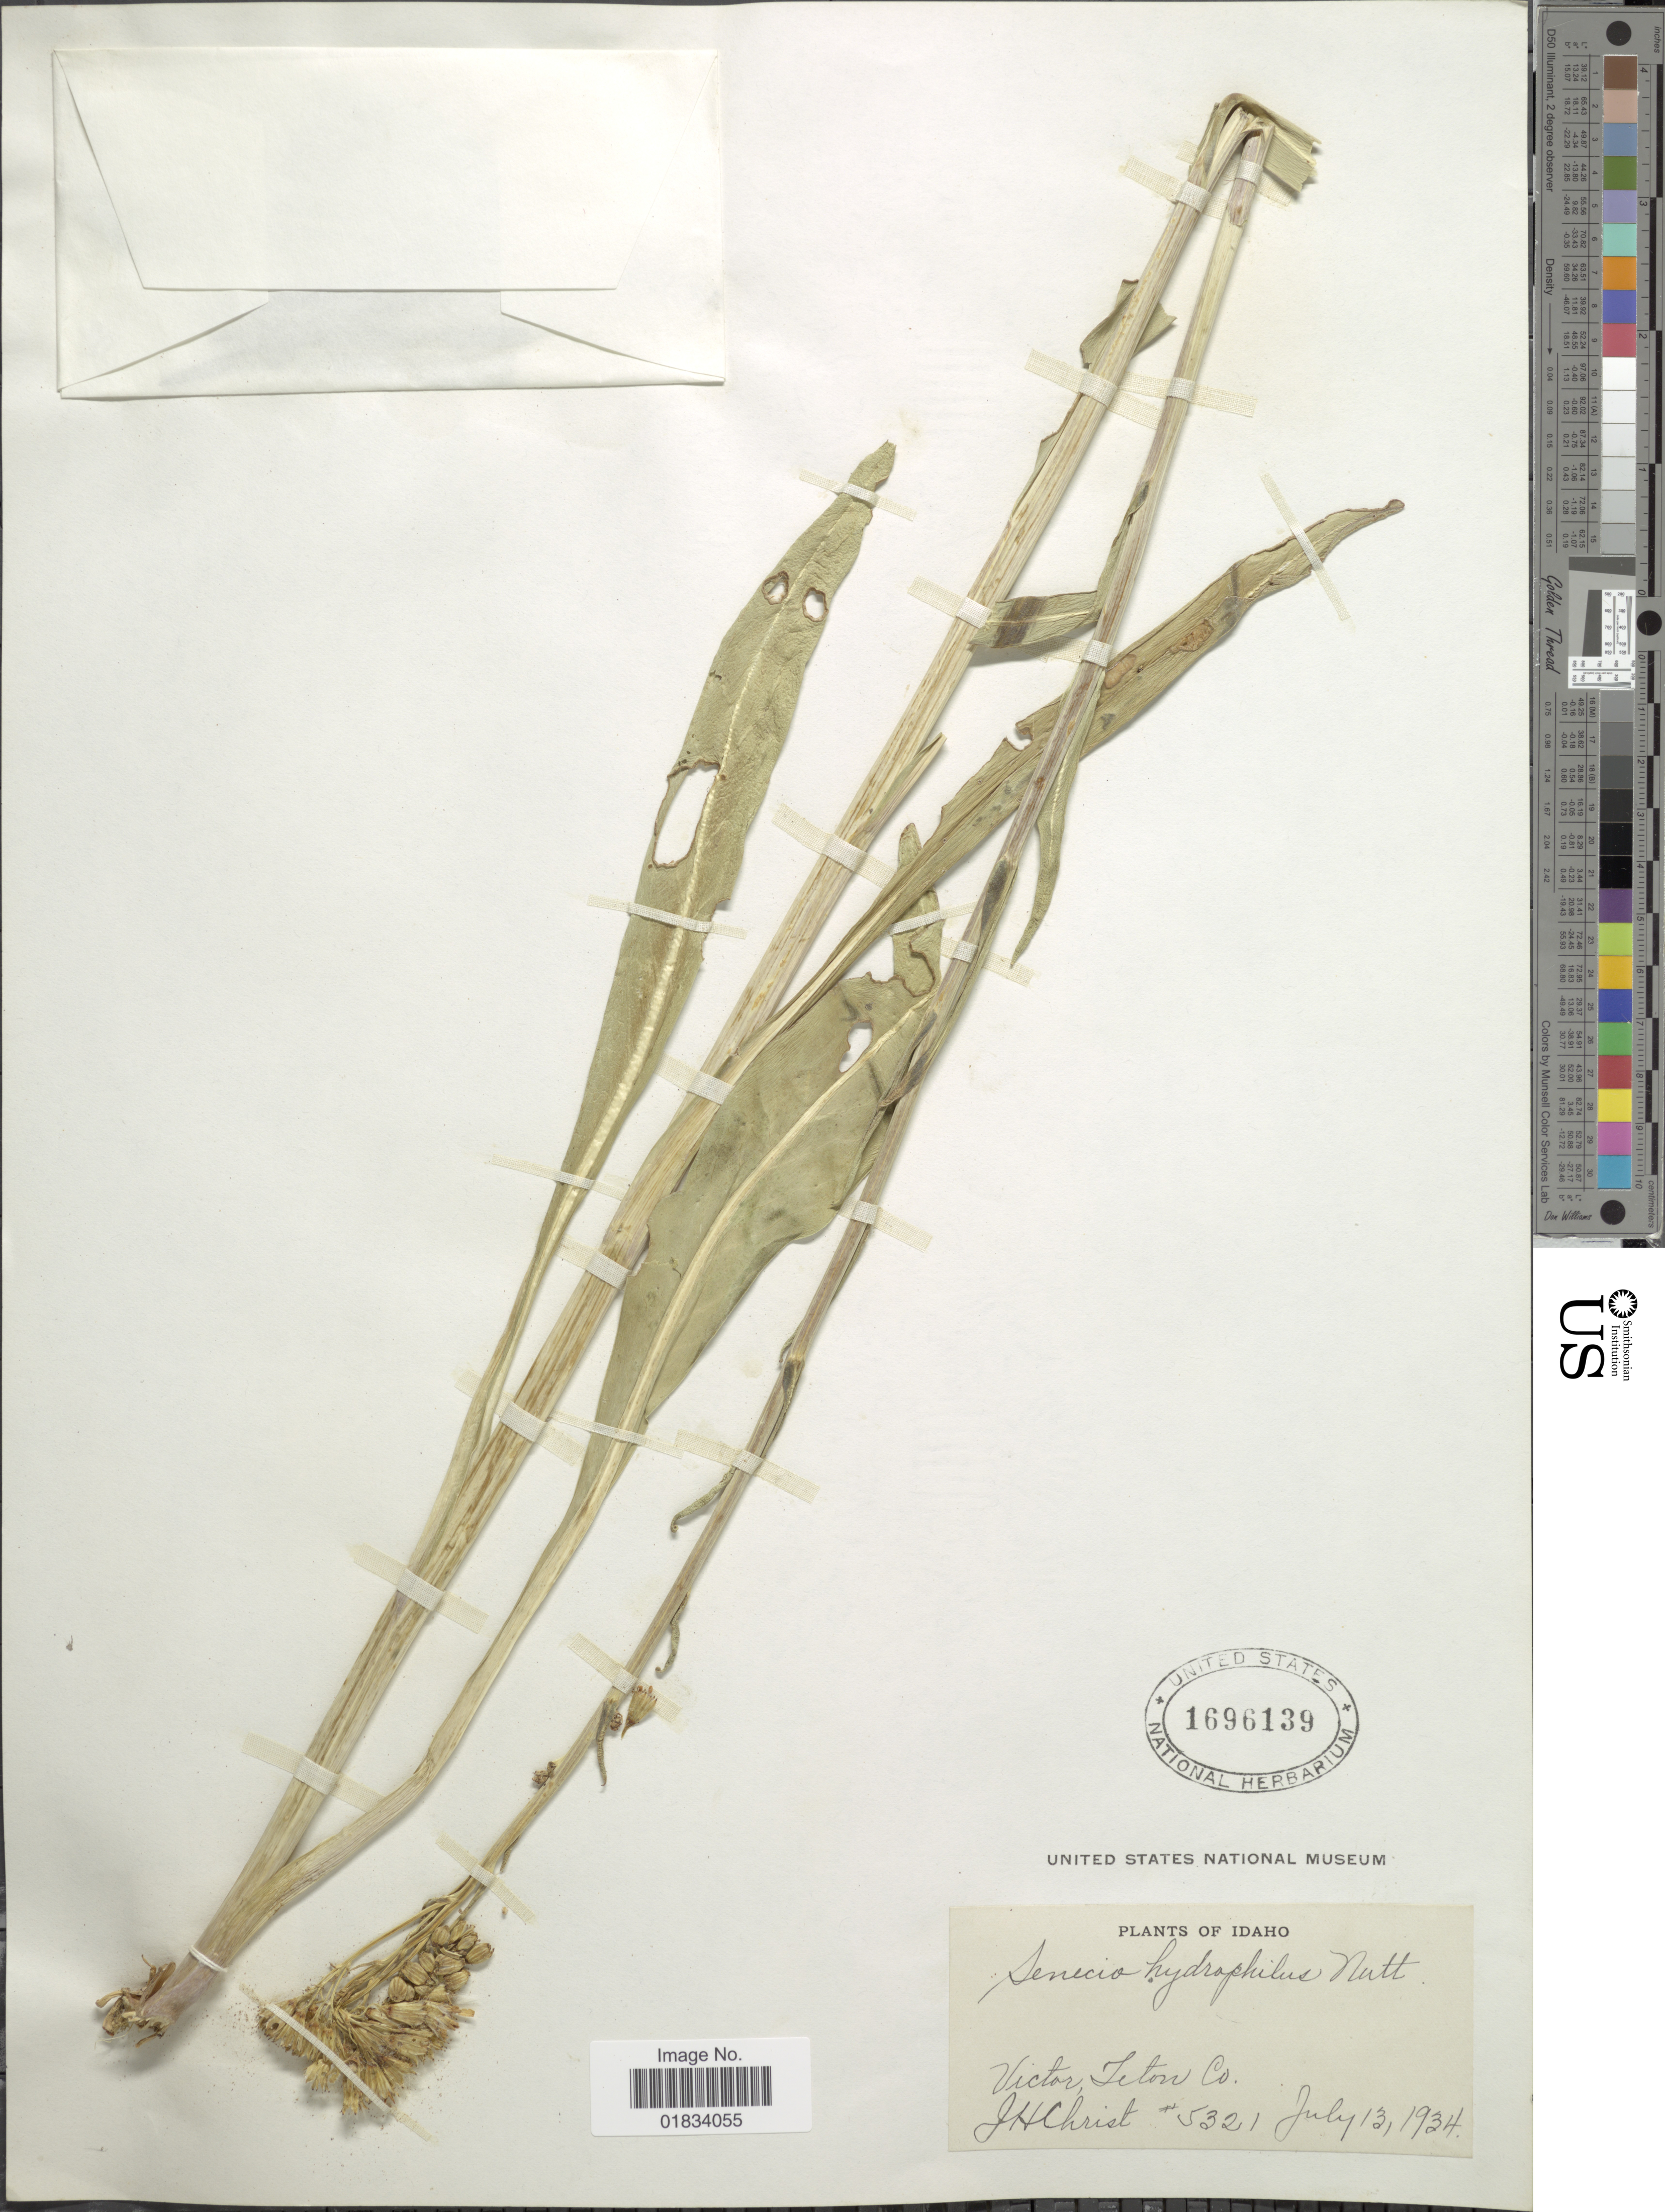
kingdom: Plantae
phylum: Tracheophyta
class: Magnoliopsida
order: Asterales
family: Asteraceae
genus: Senecio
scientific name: Senecio hydrophilus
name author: Nutt.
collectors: J. H. Christ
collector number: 5321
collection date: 1934-07-13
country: United States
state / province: Idaho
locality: Victor, Teton Co.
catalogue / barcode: US 1696139